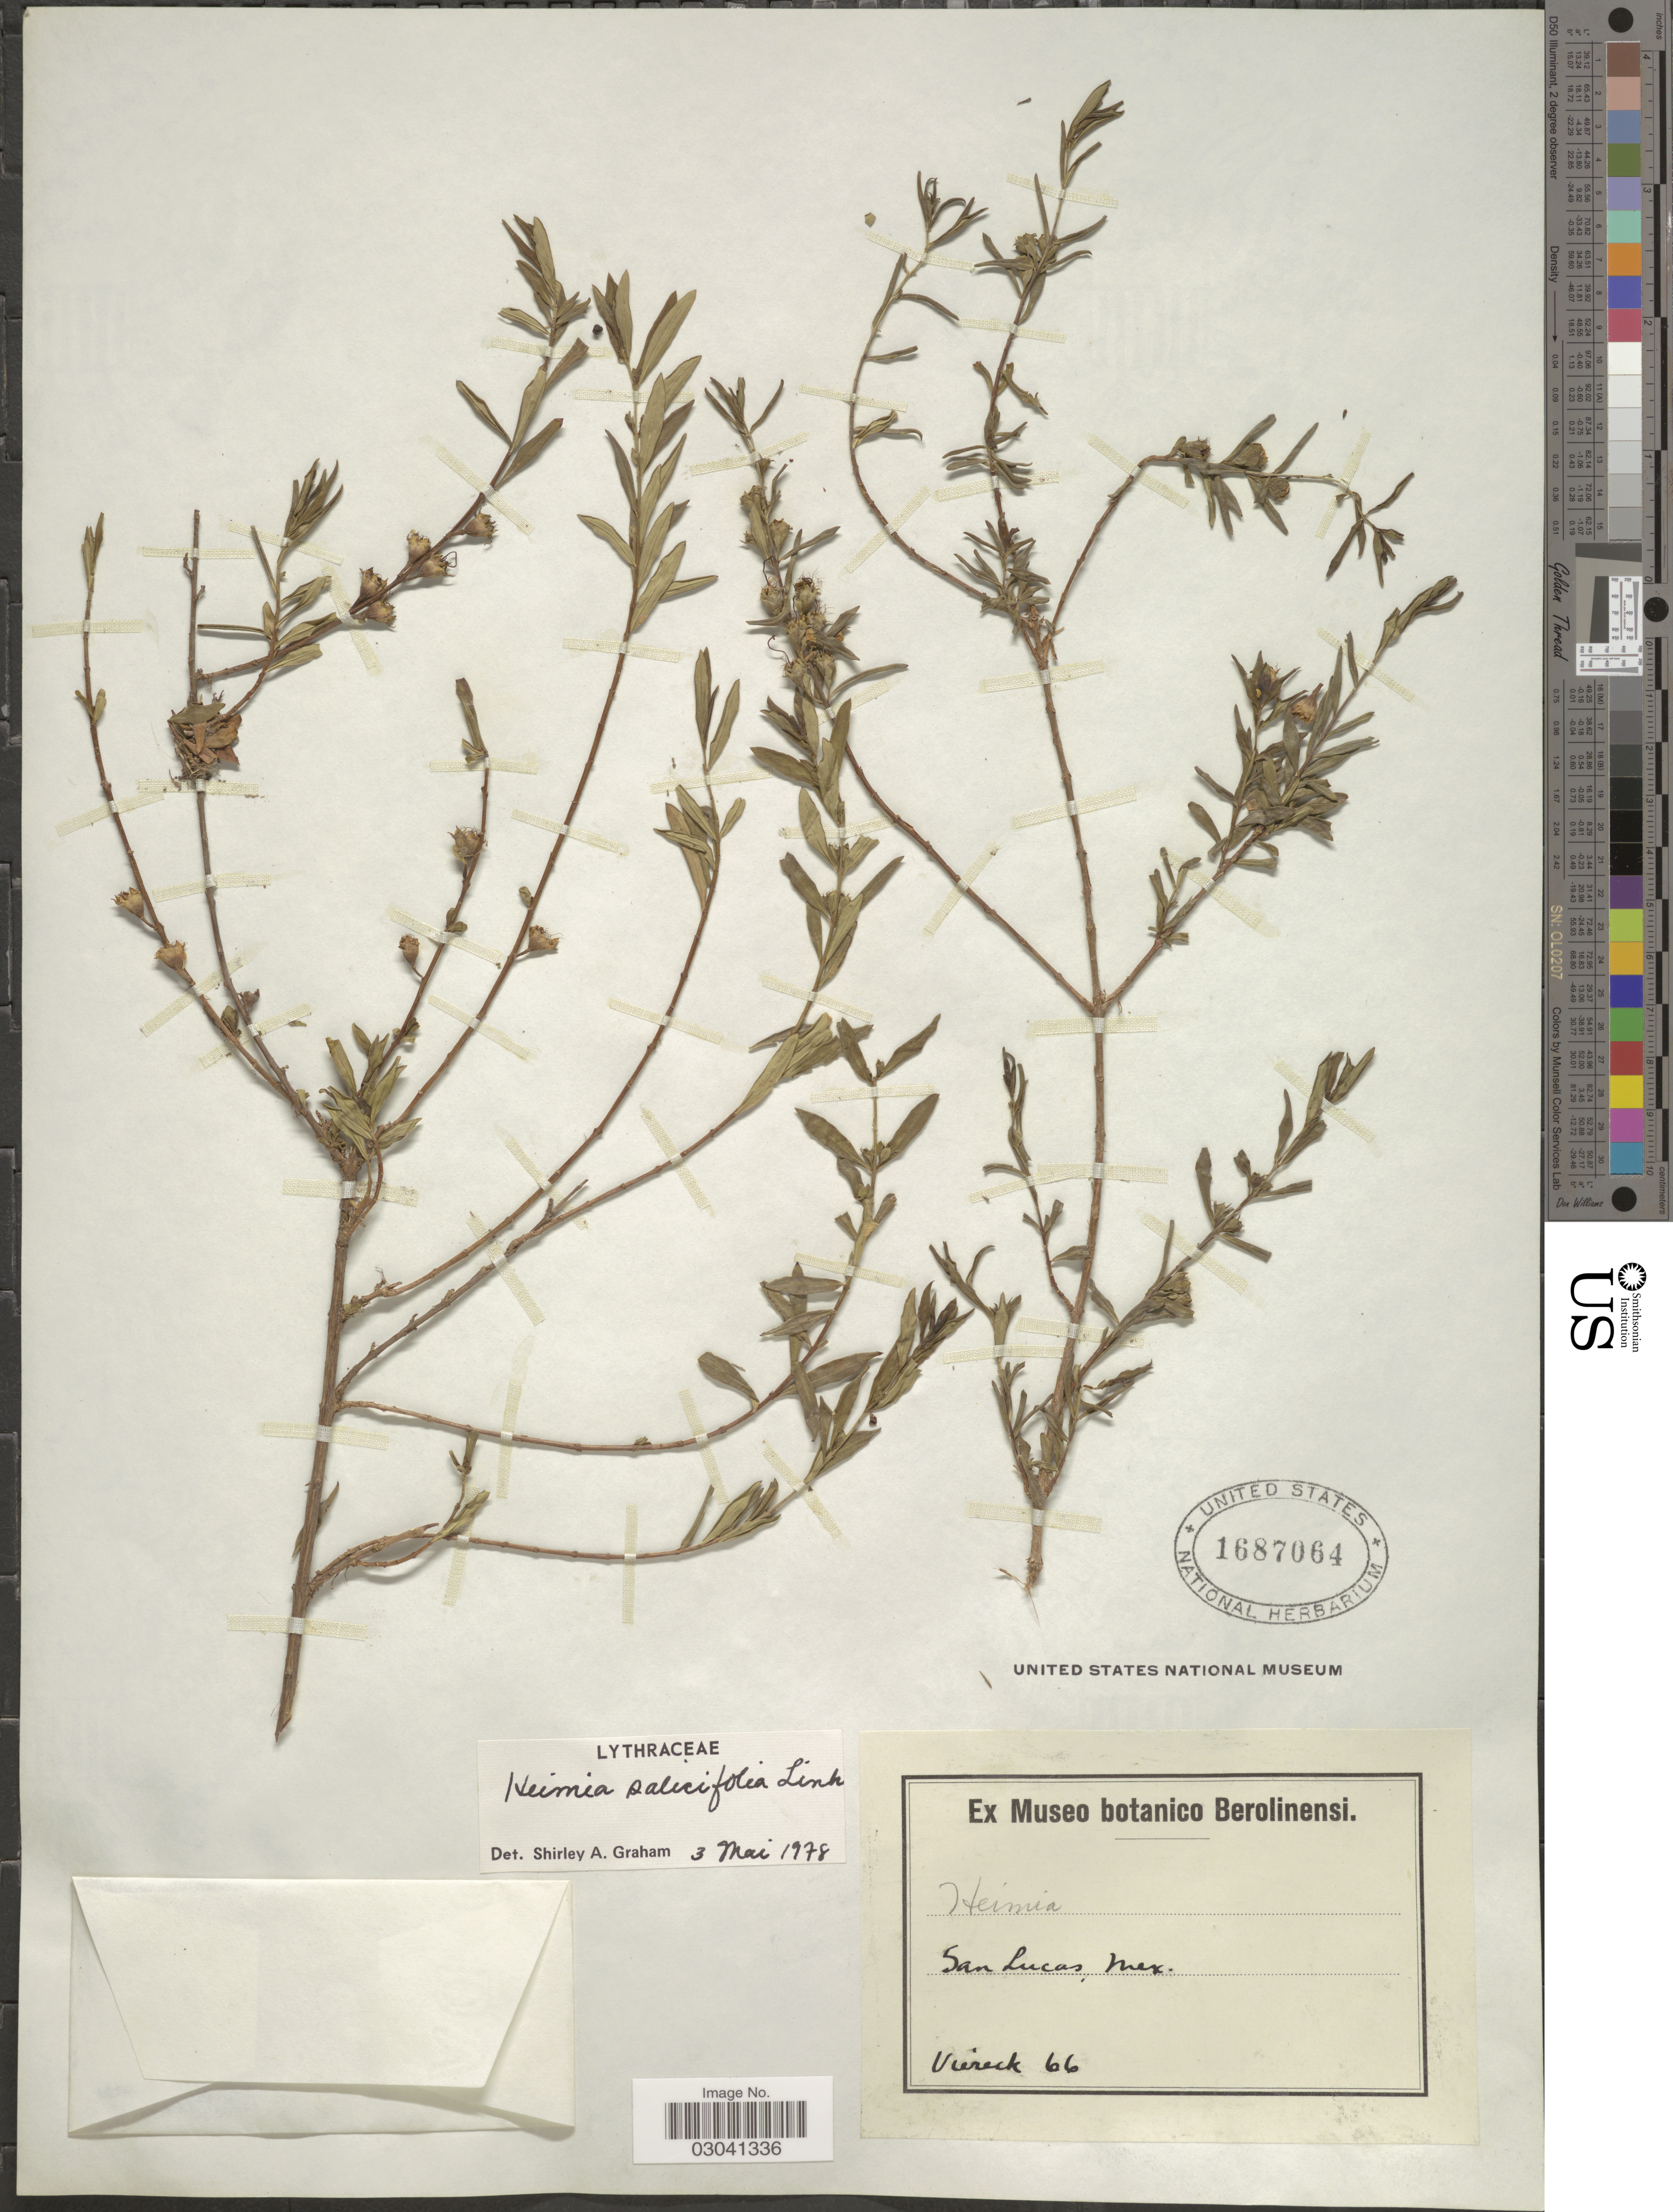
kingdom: Plantae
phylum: Tracheophyta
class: Magnoliopsida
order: Myrtales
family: Lythraceae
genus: Heimia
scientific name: Heimia salicifolia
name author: Link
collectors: -. Viereck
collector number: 66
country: Mexico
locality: San Lucas.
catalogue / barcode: US 1687064